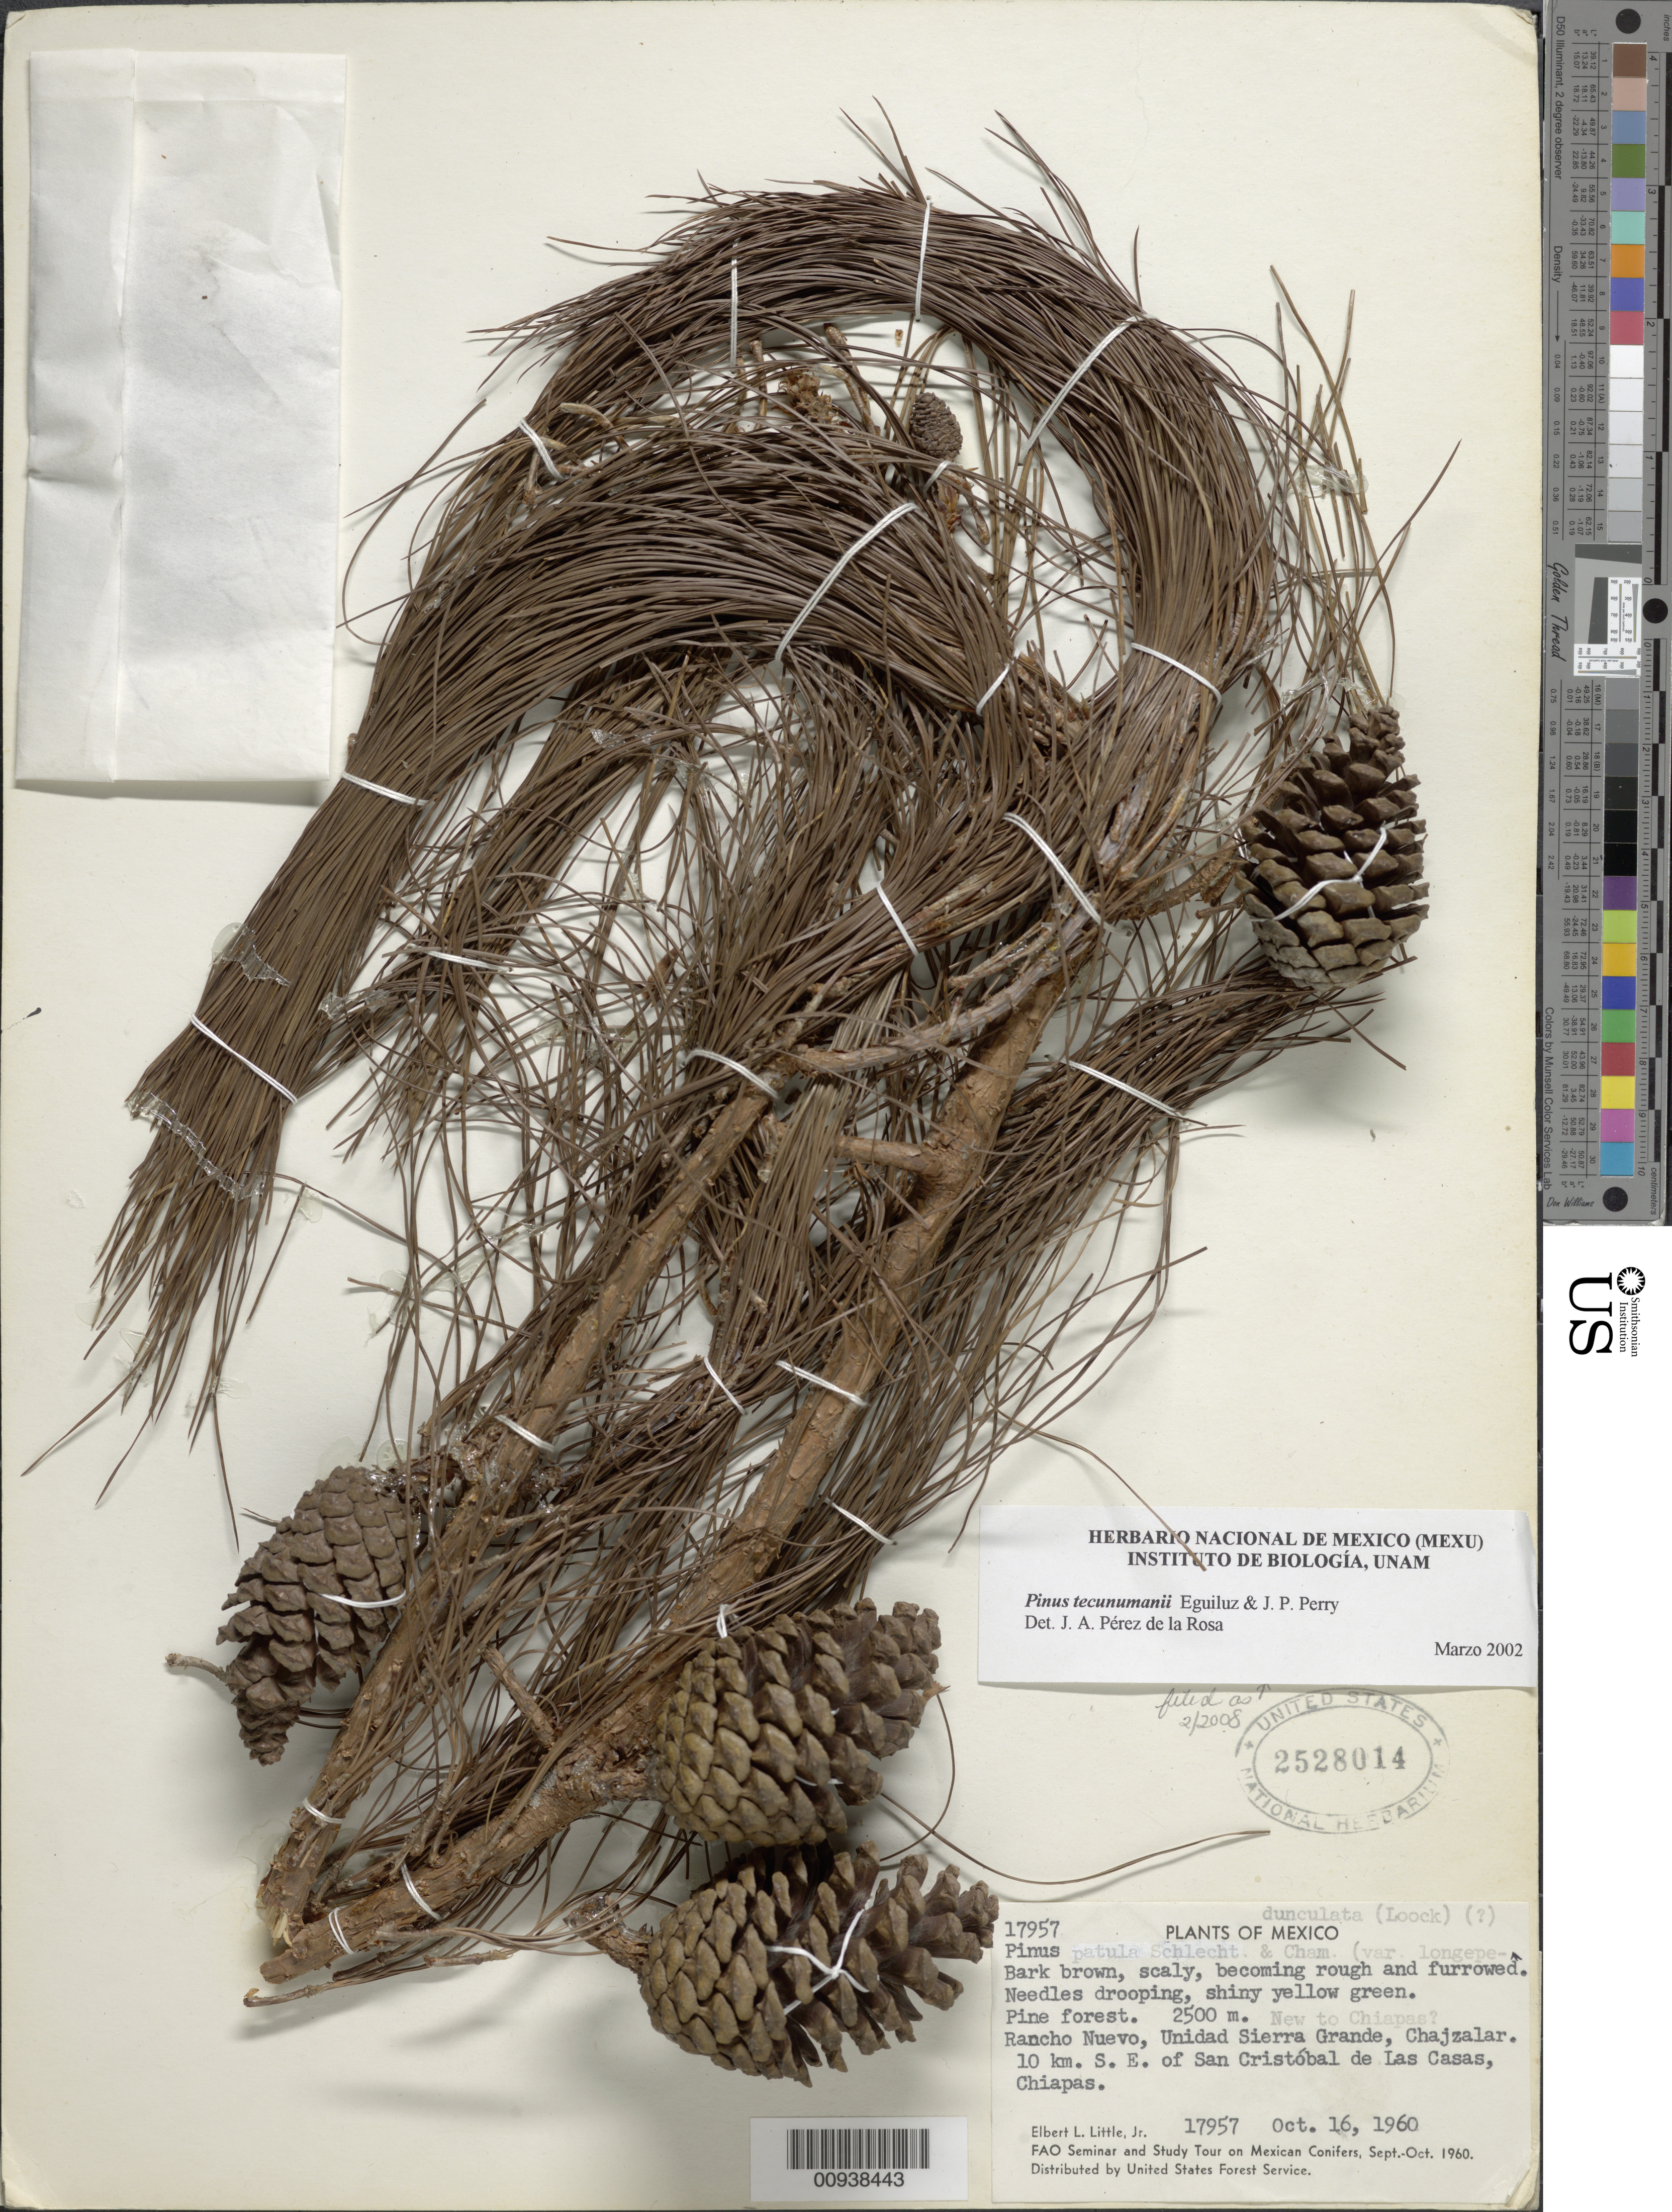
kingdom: Plantae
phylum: Tracheophyta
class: Pinopsida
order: Pinales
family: Pinaceae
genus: Pinus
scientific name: Pinus tecunumanii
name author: F. Schwerdtf. ex Eguiluz & J.P. Perry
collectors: E. L. Little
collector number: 17957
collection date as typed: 16 Oct 1960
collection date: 1960-10-16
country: Mexico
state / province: Chiapas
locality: Rancho Nuevo, Unidad Sierra Grande, Chajzalar. 10 km. SE of San Cristóbal de las Casas.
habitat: Pine forest.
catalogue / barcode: US 2528014